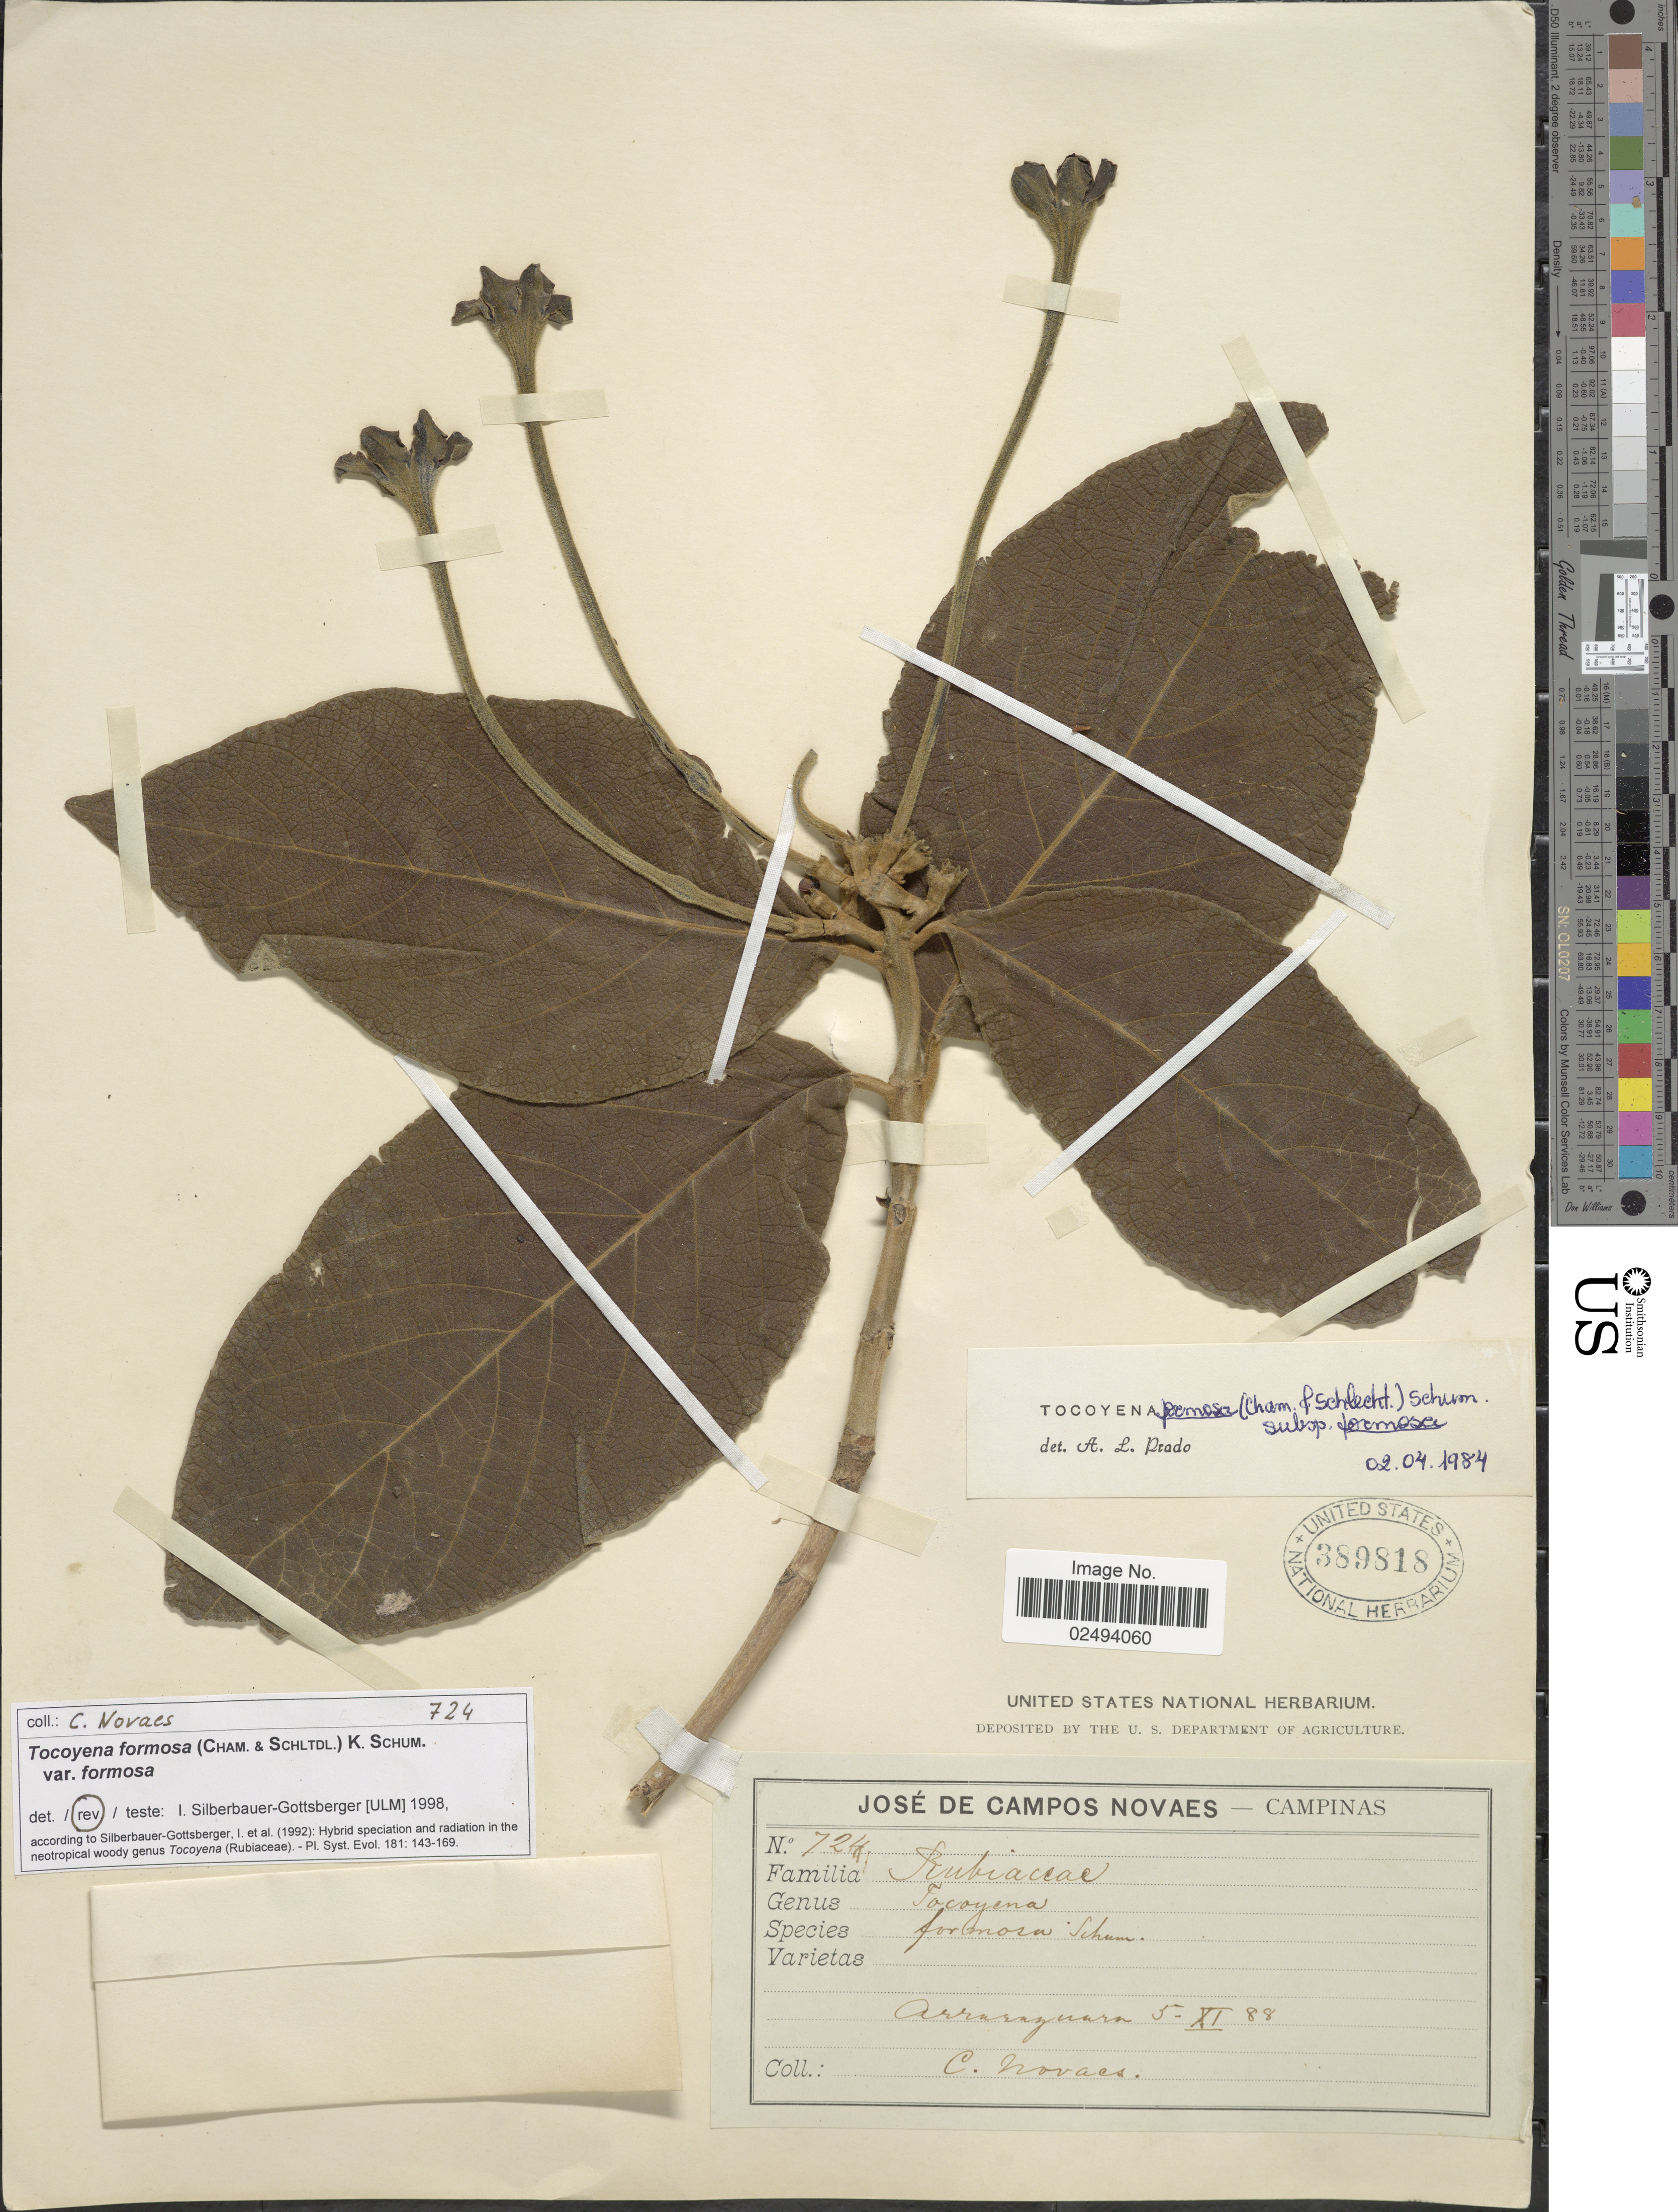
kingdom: Plantae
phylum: Tracheophyta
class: Magnoliopsida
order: Gentianales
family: Rubiaceae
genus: Tocoyena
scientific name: Tocoyena formosa var. formosa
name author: (Cham. & Schltdl.) K. Schum.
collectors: C. Novaes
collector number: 724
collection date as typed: Transcribed d/m/y: 5/11/88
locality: Arr [illegible text]yuara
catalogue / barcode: US 389818